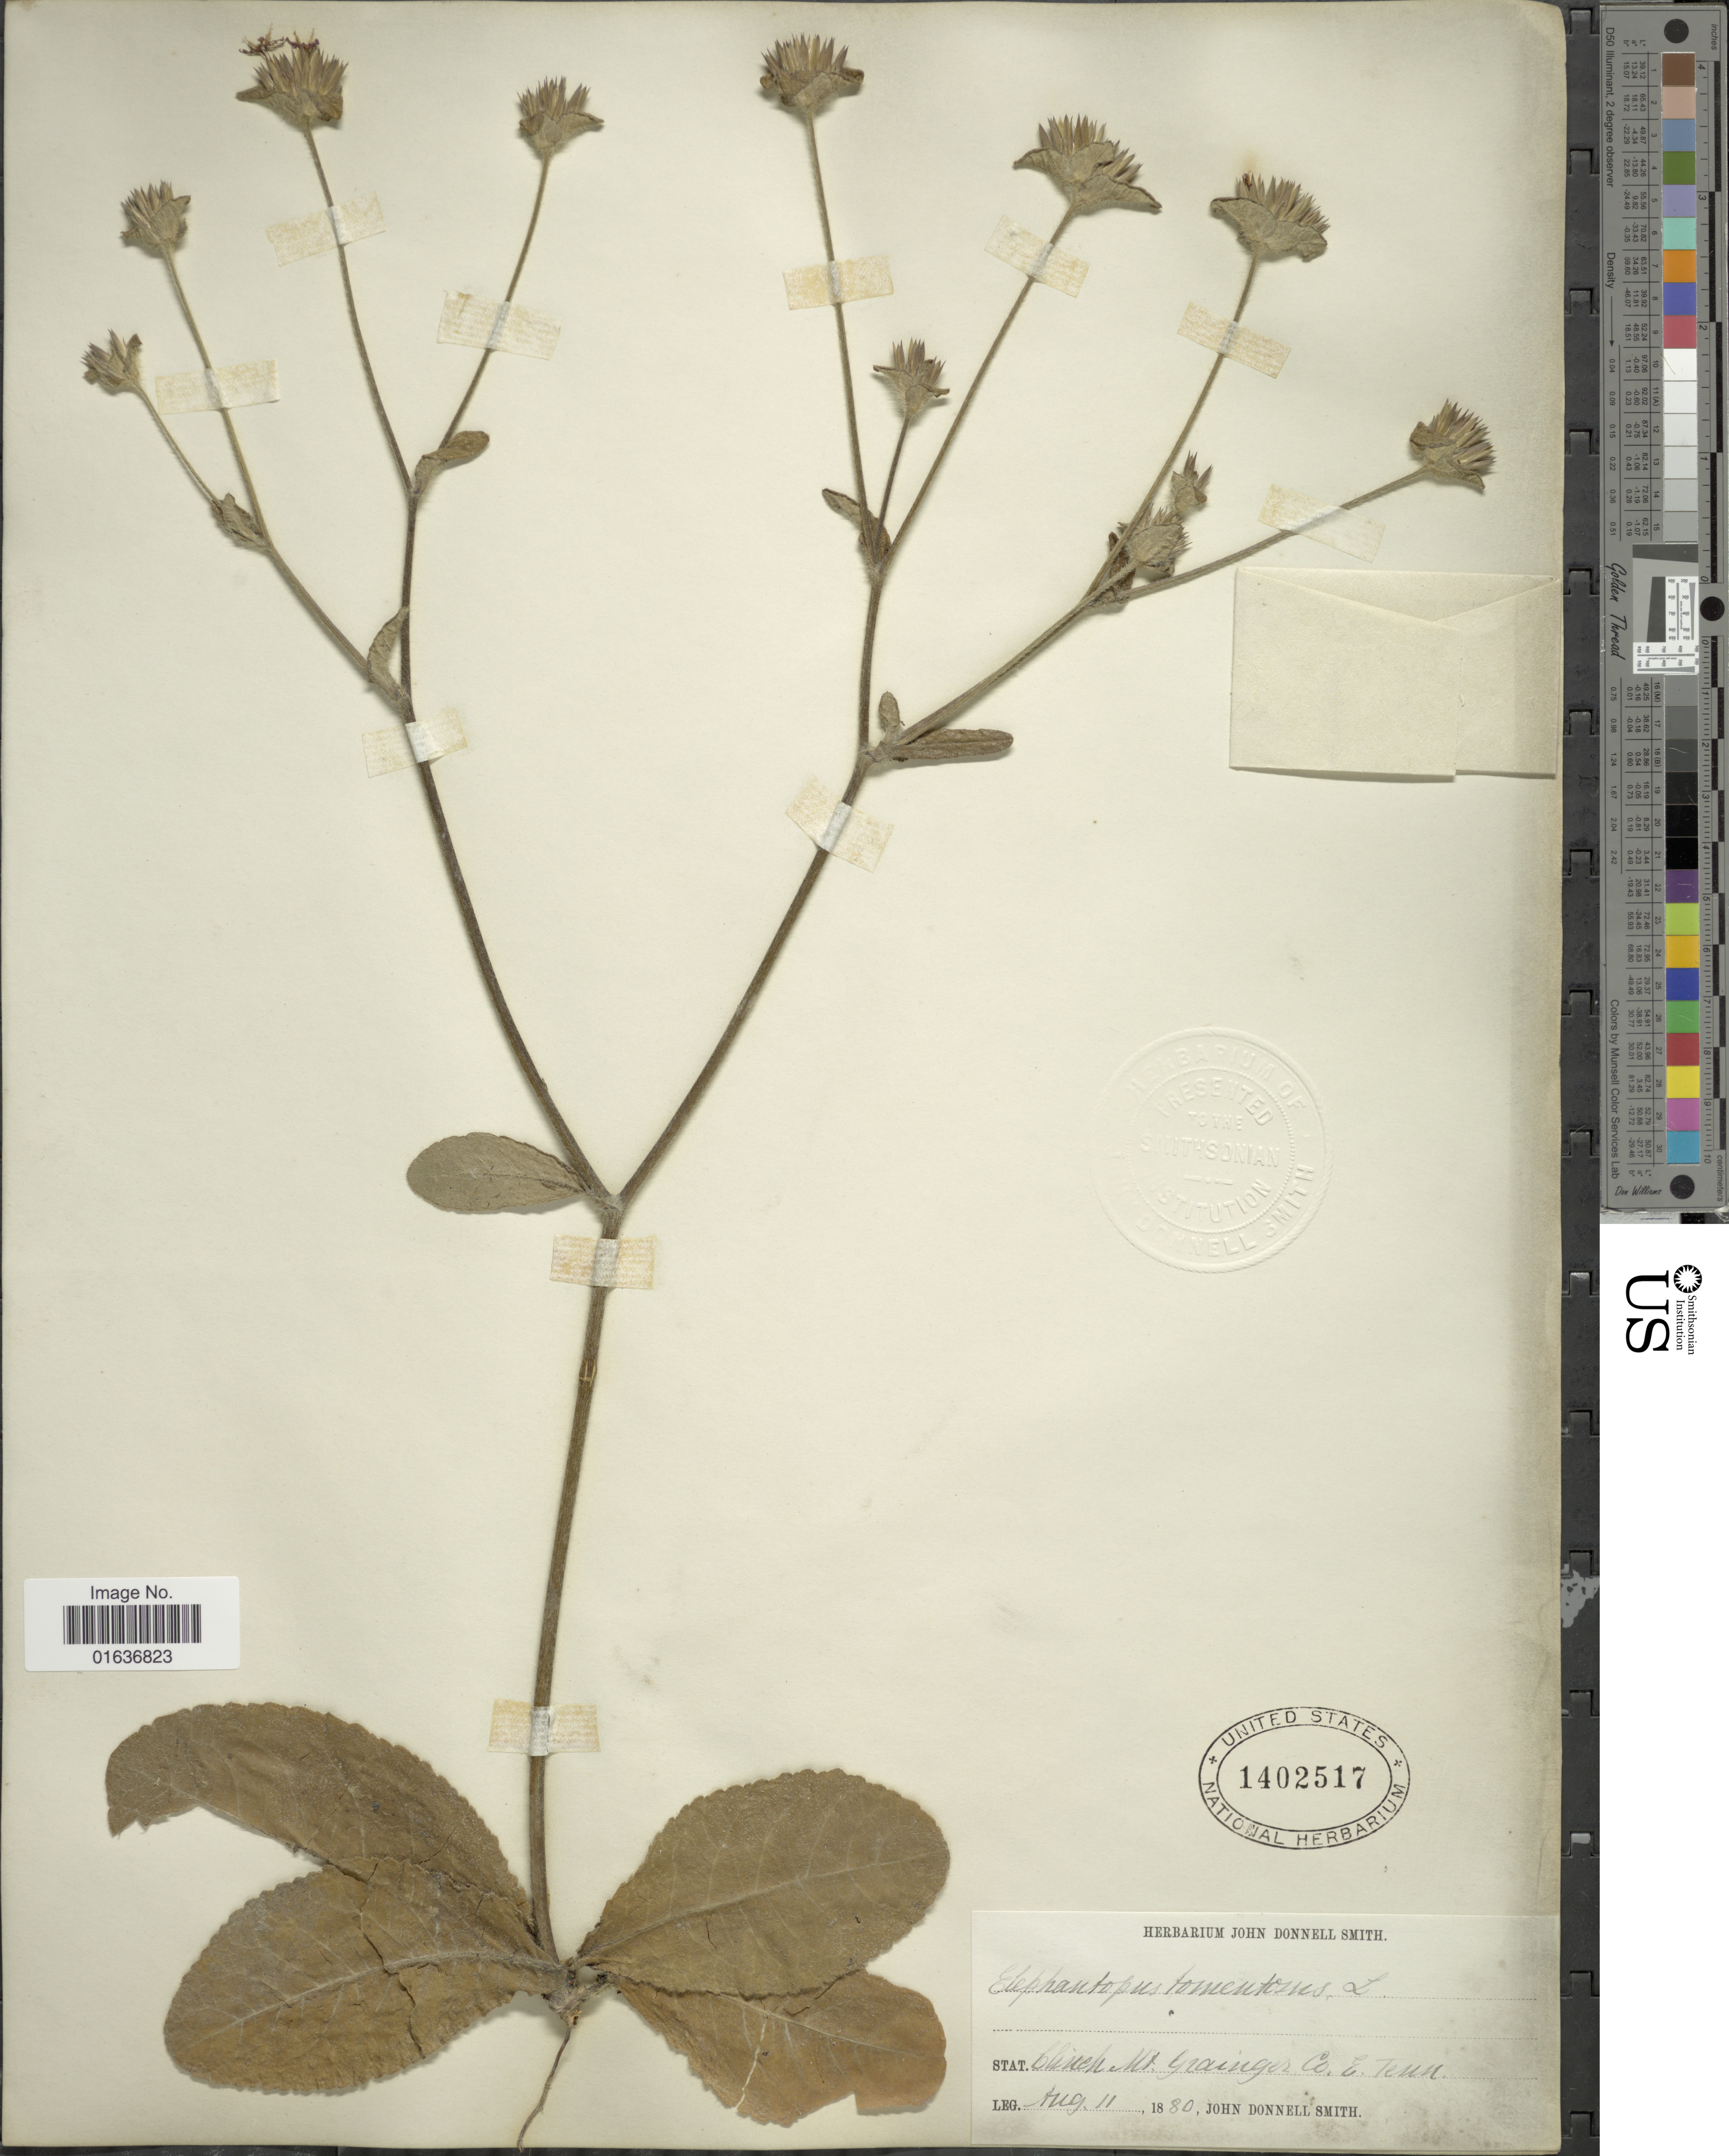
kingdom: Plantae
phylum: Tracheophyta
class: Magnoliopsida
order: Asterales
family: Asteraceae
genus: Elephantopus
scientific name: Elephantopus tomentosus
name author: L.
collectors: J. Donnell Smith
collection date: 1880-08-11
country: United States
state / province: Tennessee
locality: Clinch Mt. Grainger Co. E. Tenn.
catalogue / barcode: US 1402517